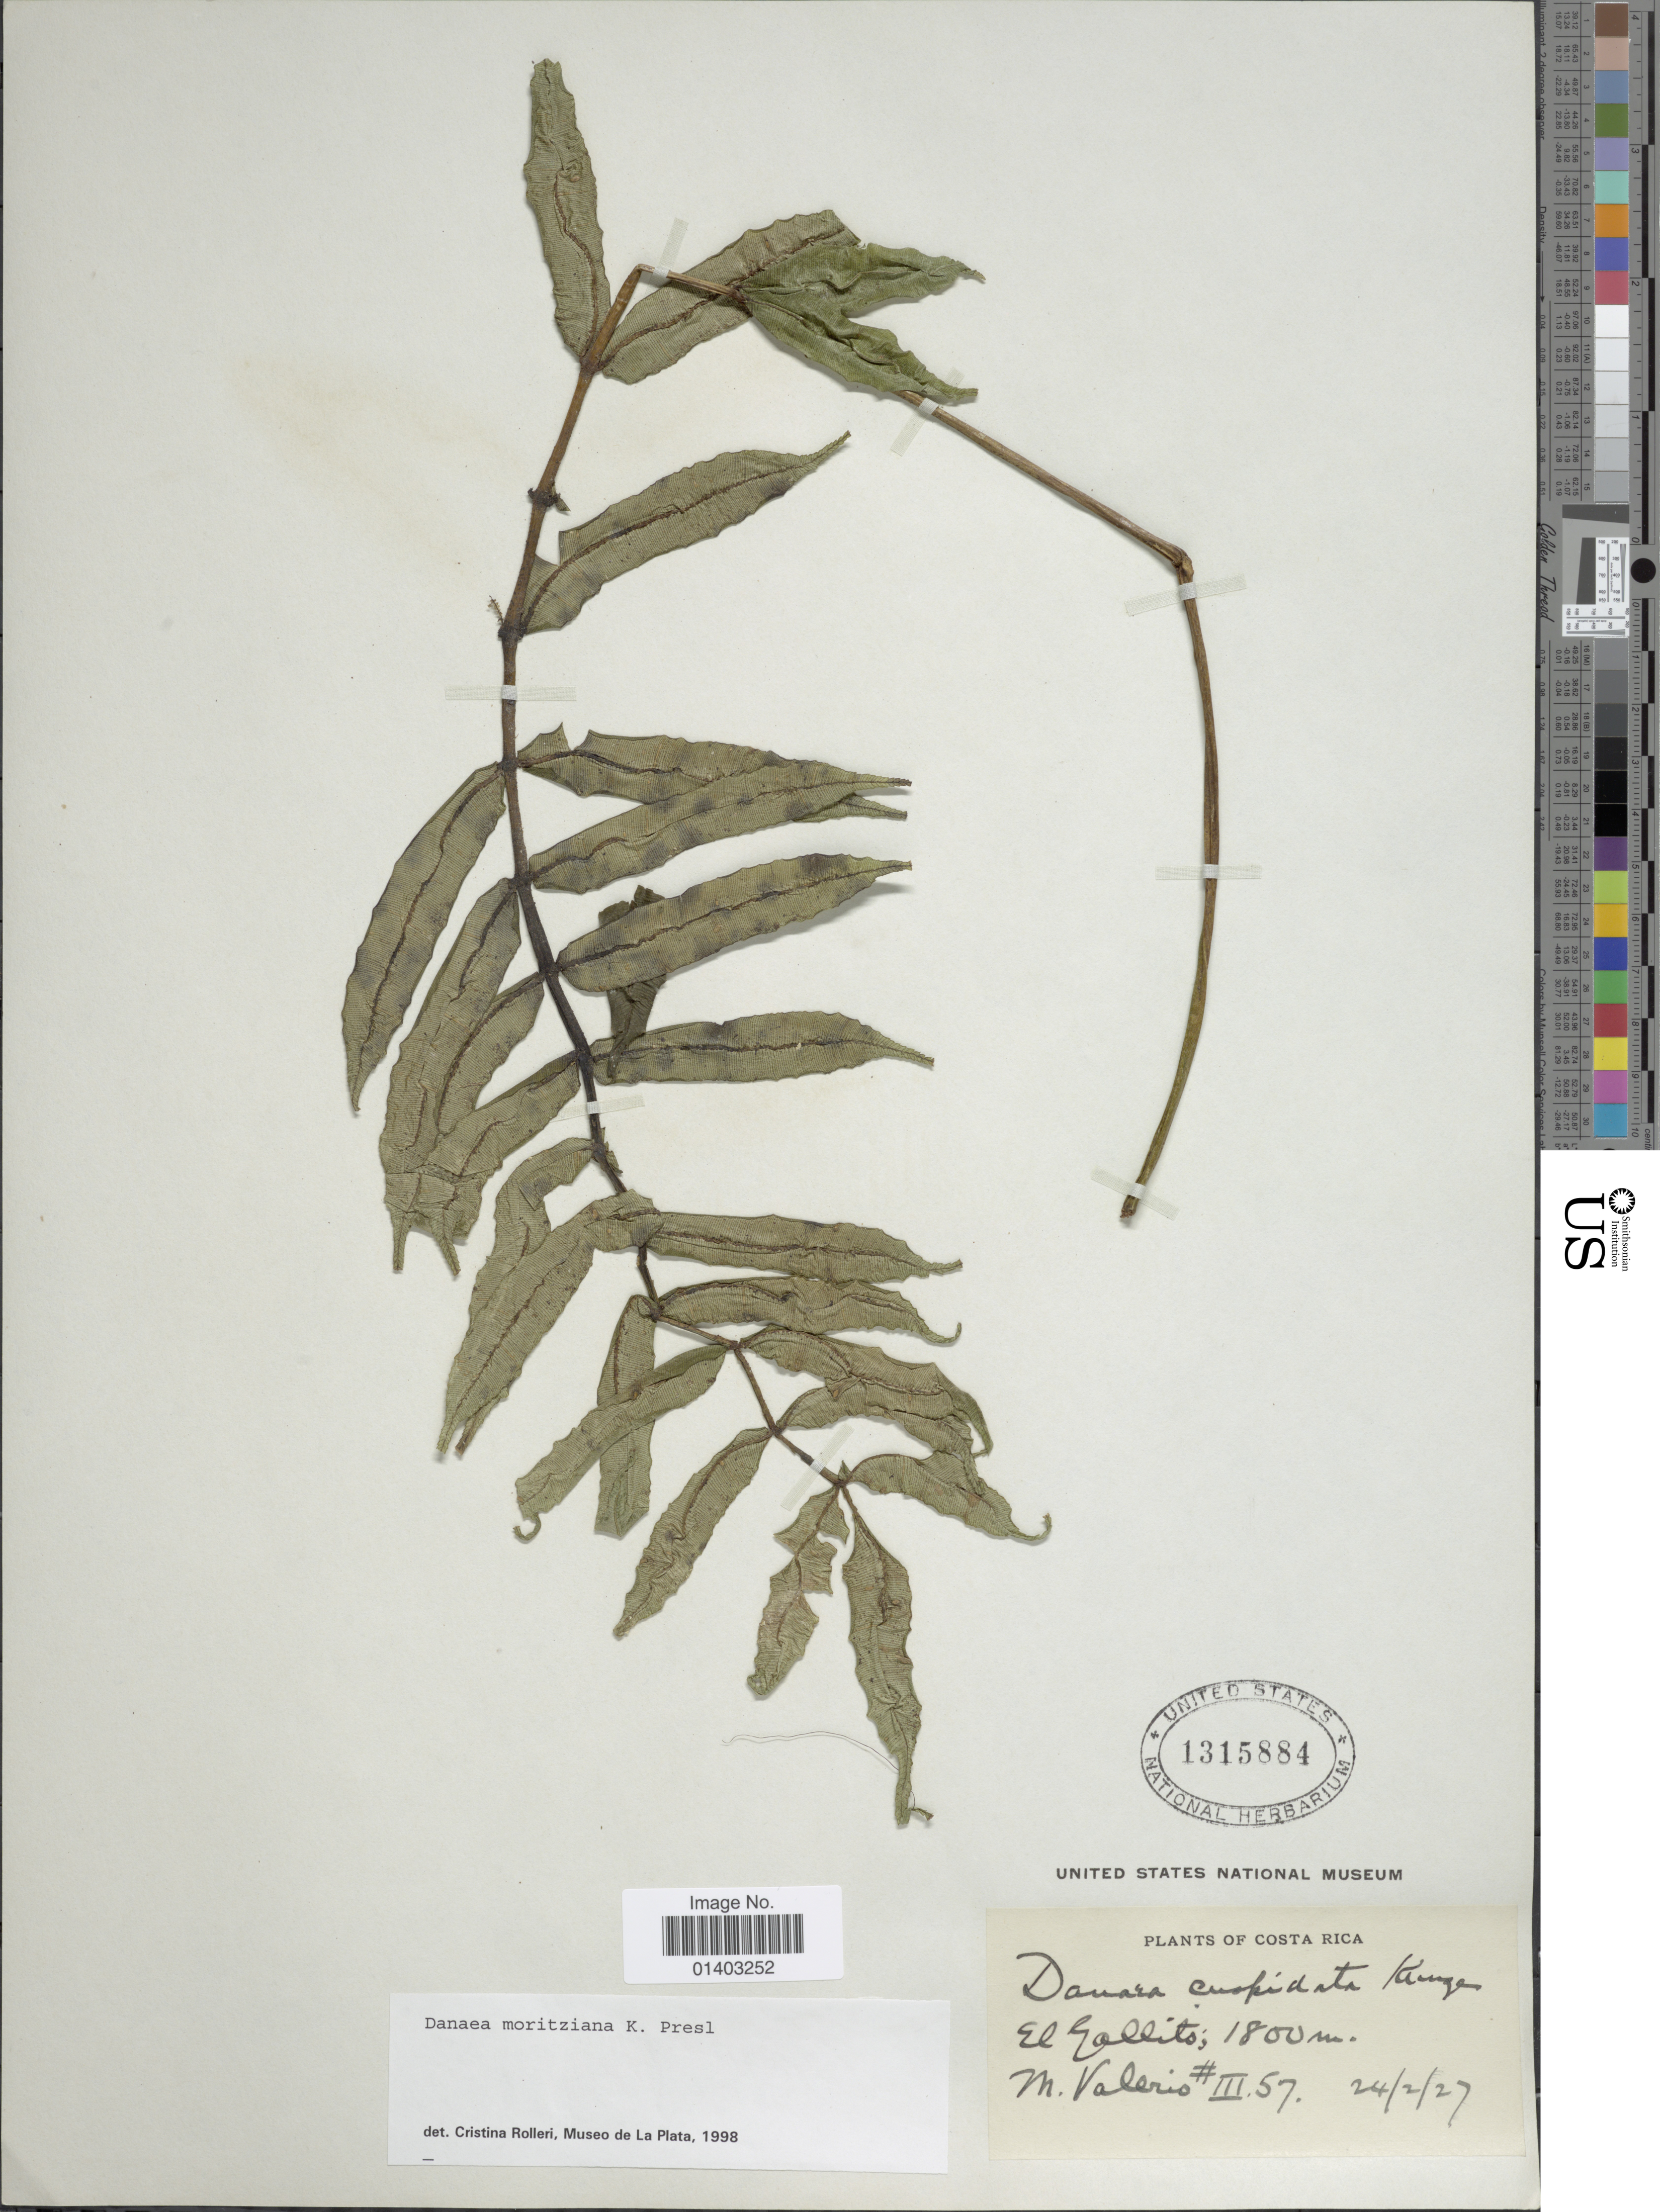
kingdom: Plantae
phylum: Tracheophyta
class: Polypodiopsida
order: Marattiales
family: Marattiaceae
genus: Danaea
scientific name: Danaea moritziana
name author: C. Presl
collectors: M. Valerio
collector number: III 57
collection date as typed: Transcribed d/m/y: 24/2/27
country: Costa Rica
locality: El Gallito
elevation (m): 1800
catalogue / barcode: US 1315884